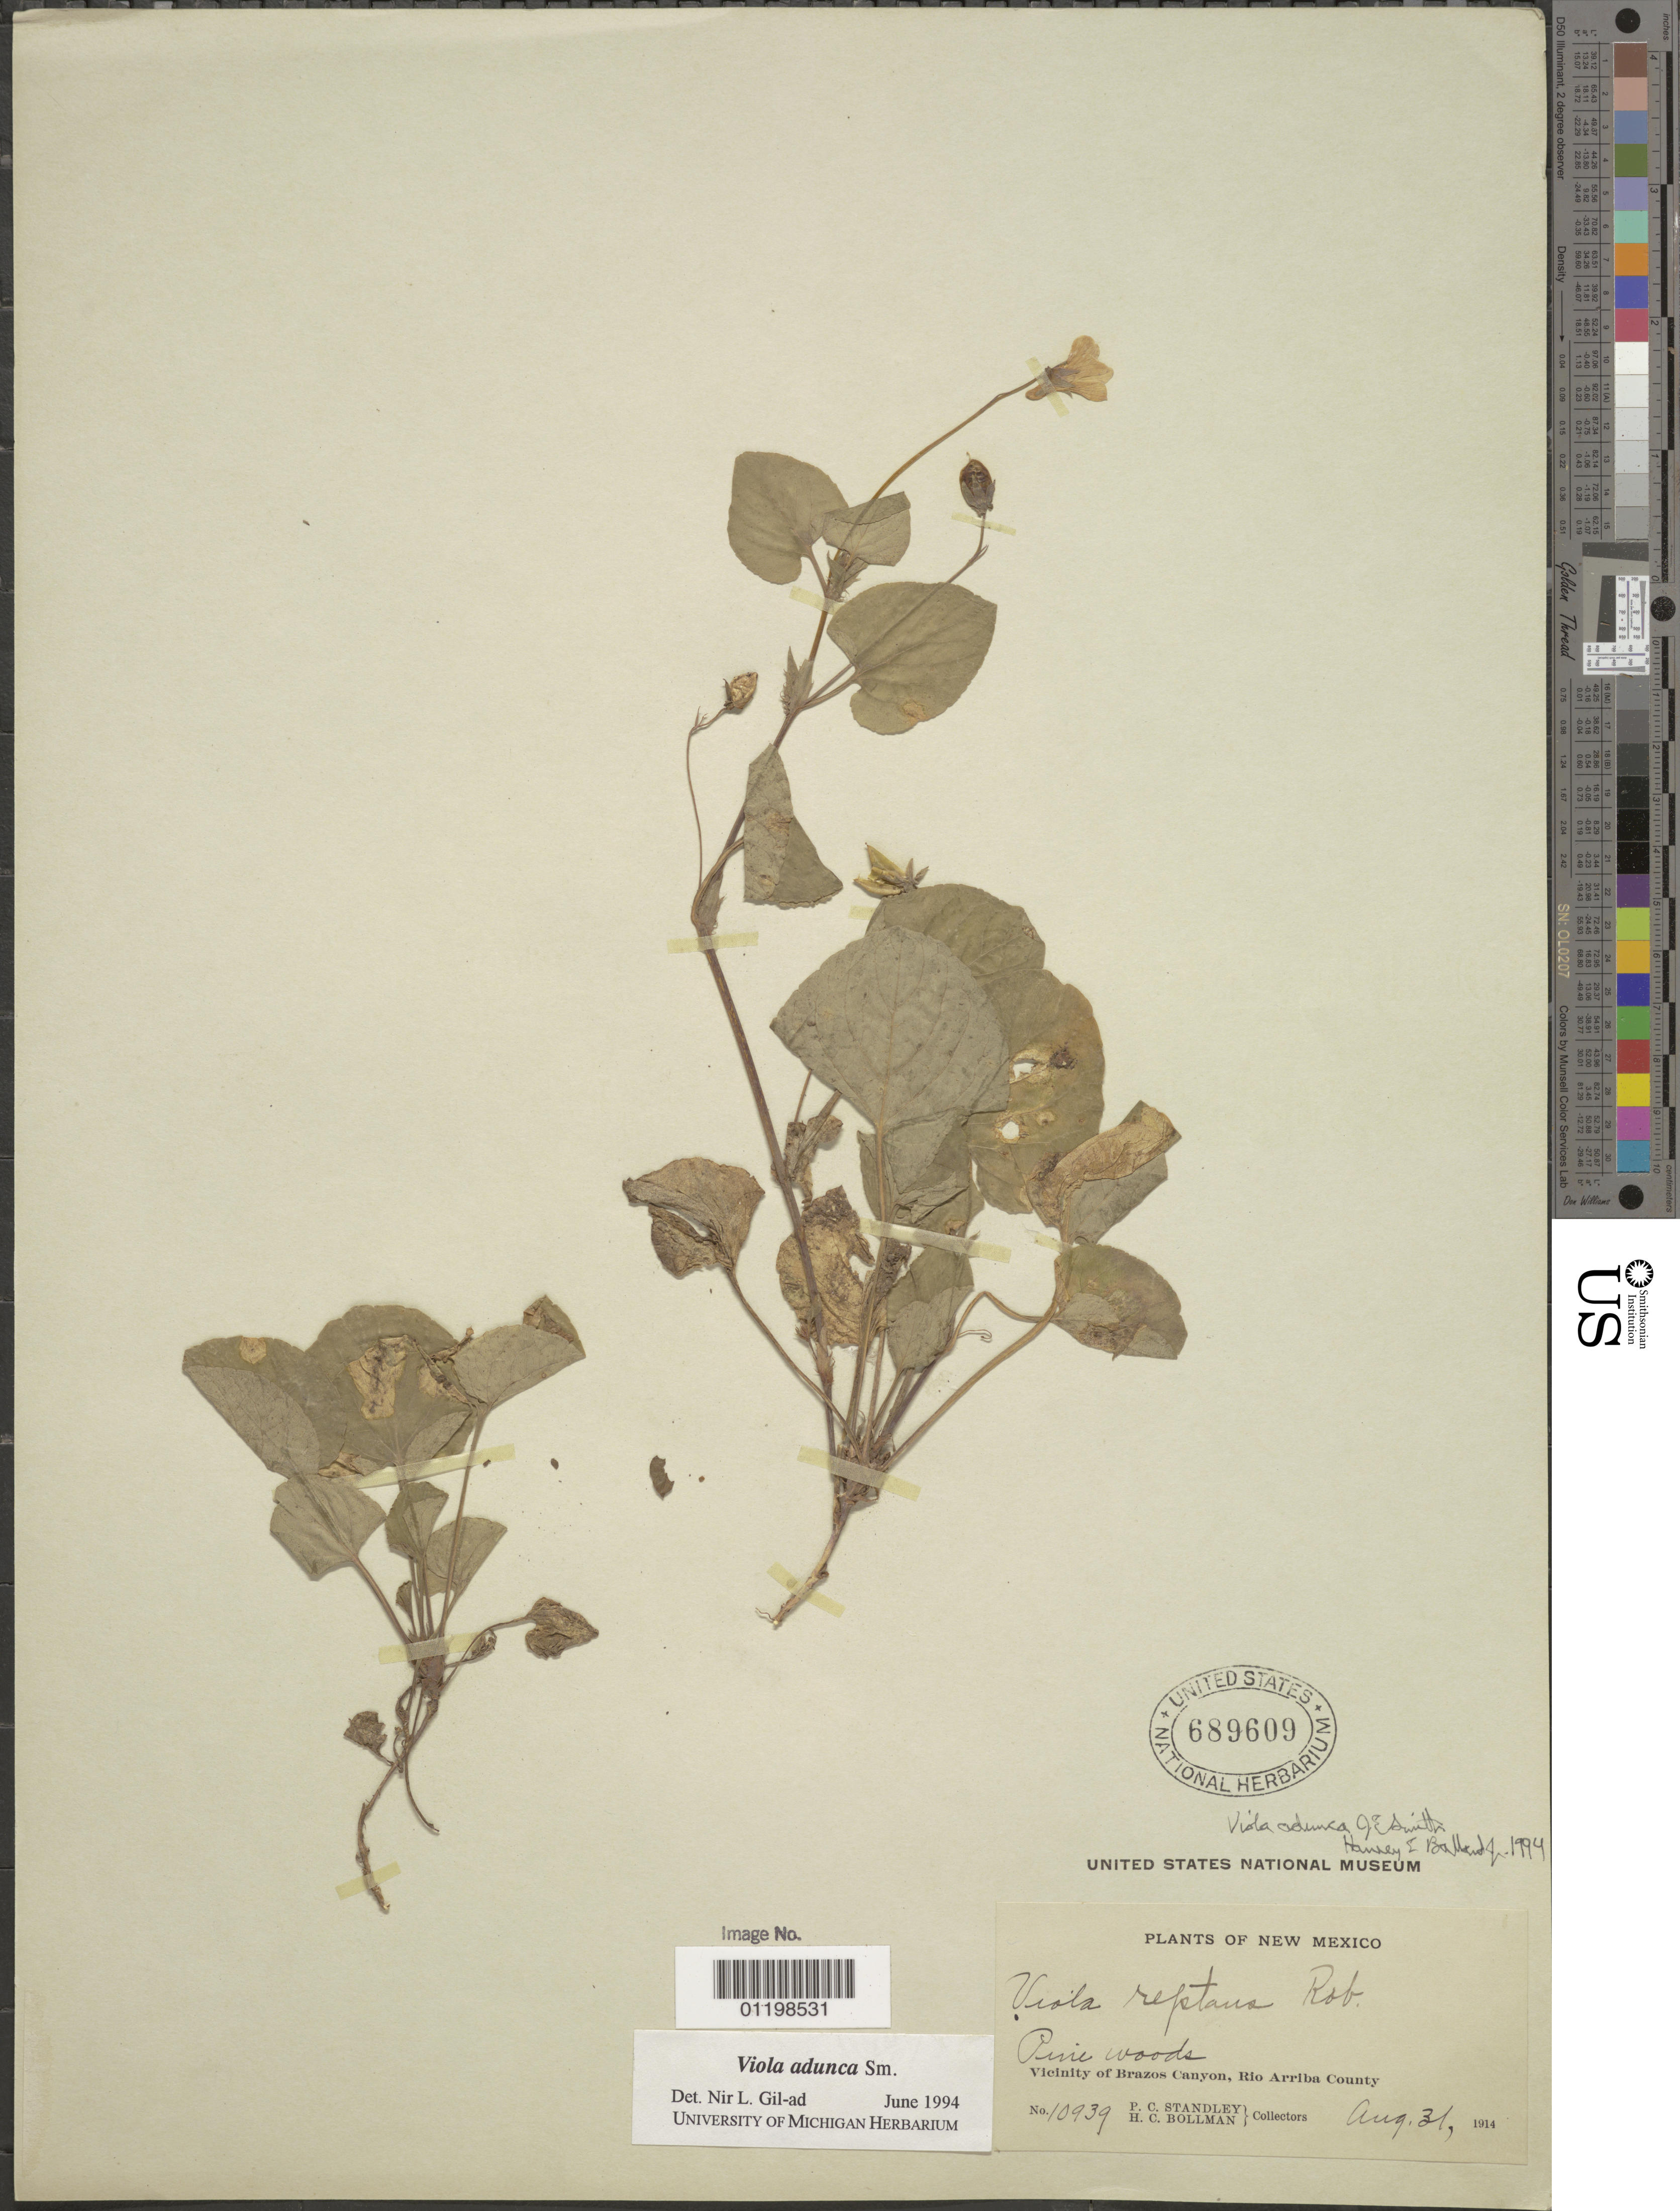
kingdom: Plantae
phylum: Tracheophyta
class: Magnoliopsida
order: Malpighiales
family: Violaceae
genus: Viola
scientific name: Viola adunca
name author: Sm.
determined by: Gil-Ad, N. L.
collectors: P. C. Standley & H. C. Bollman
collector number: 10939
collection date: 1914-08-31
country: United States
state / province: New Mexico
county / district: Rio Arriba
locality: Vicinity of Brazos Canyon, pine woods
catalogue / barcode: US 689609